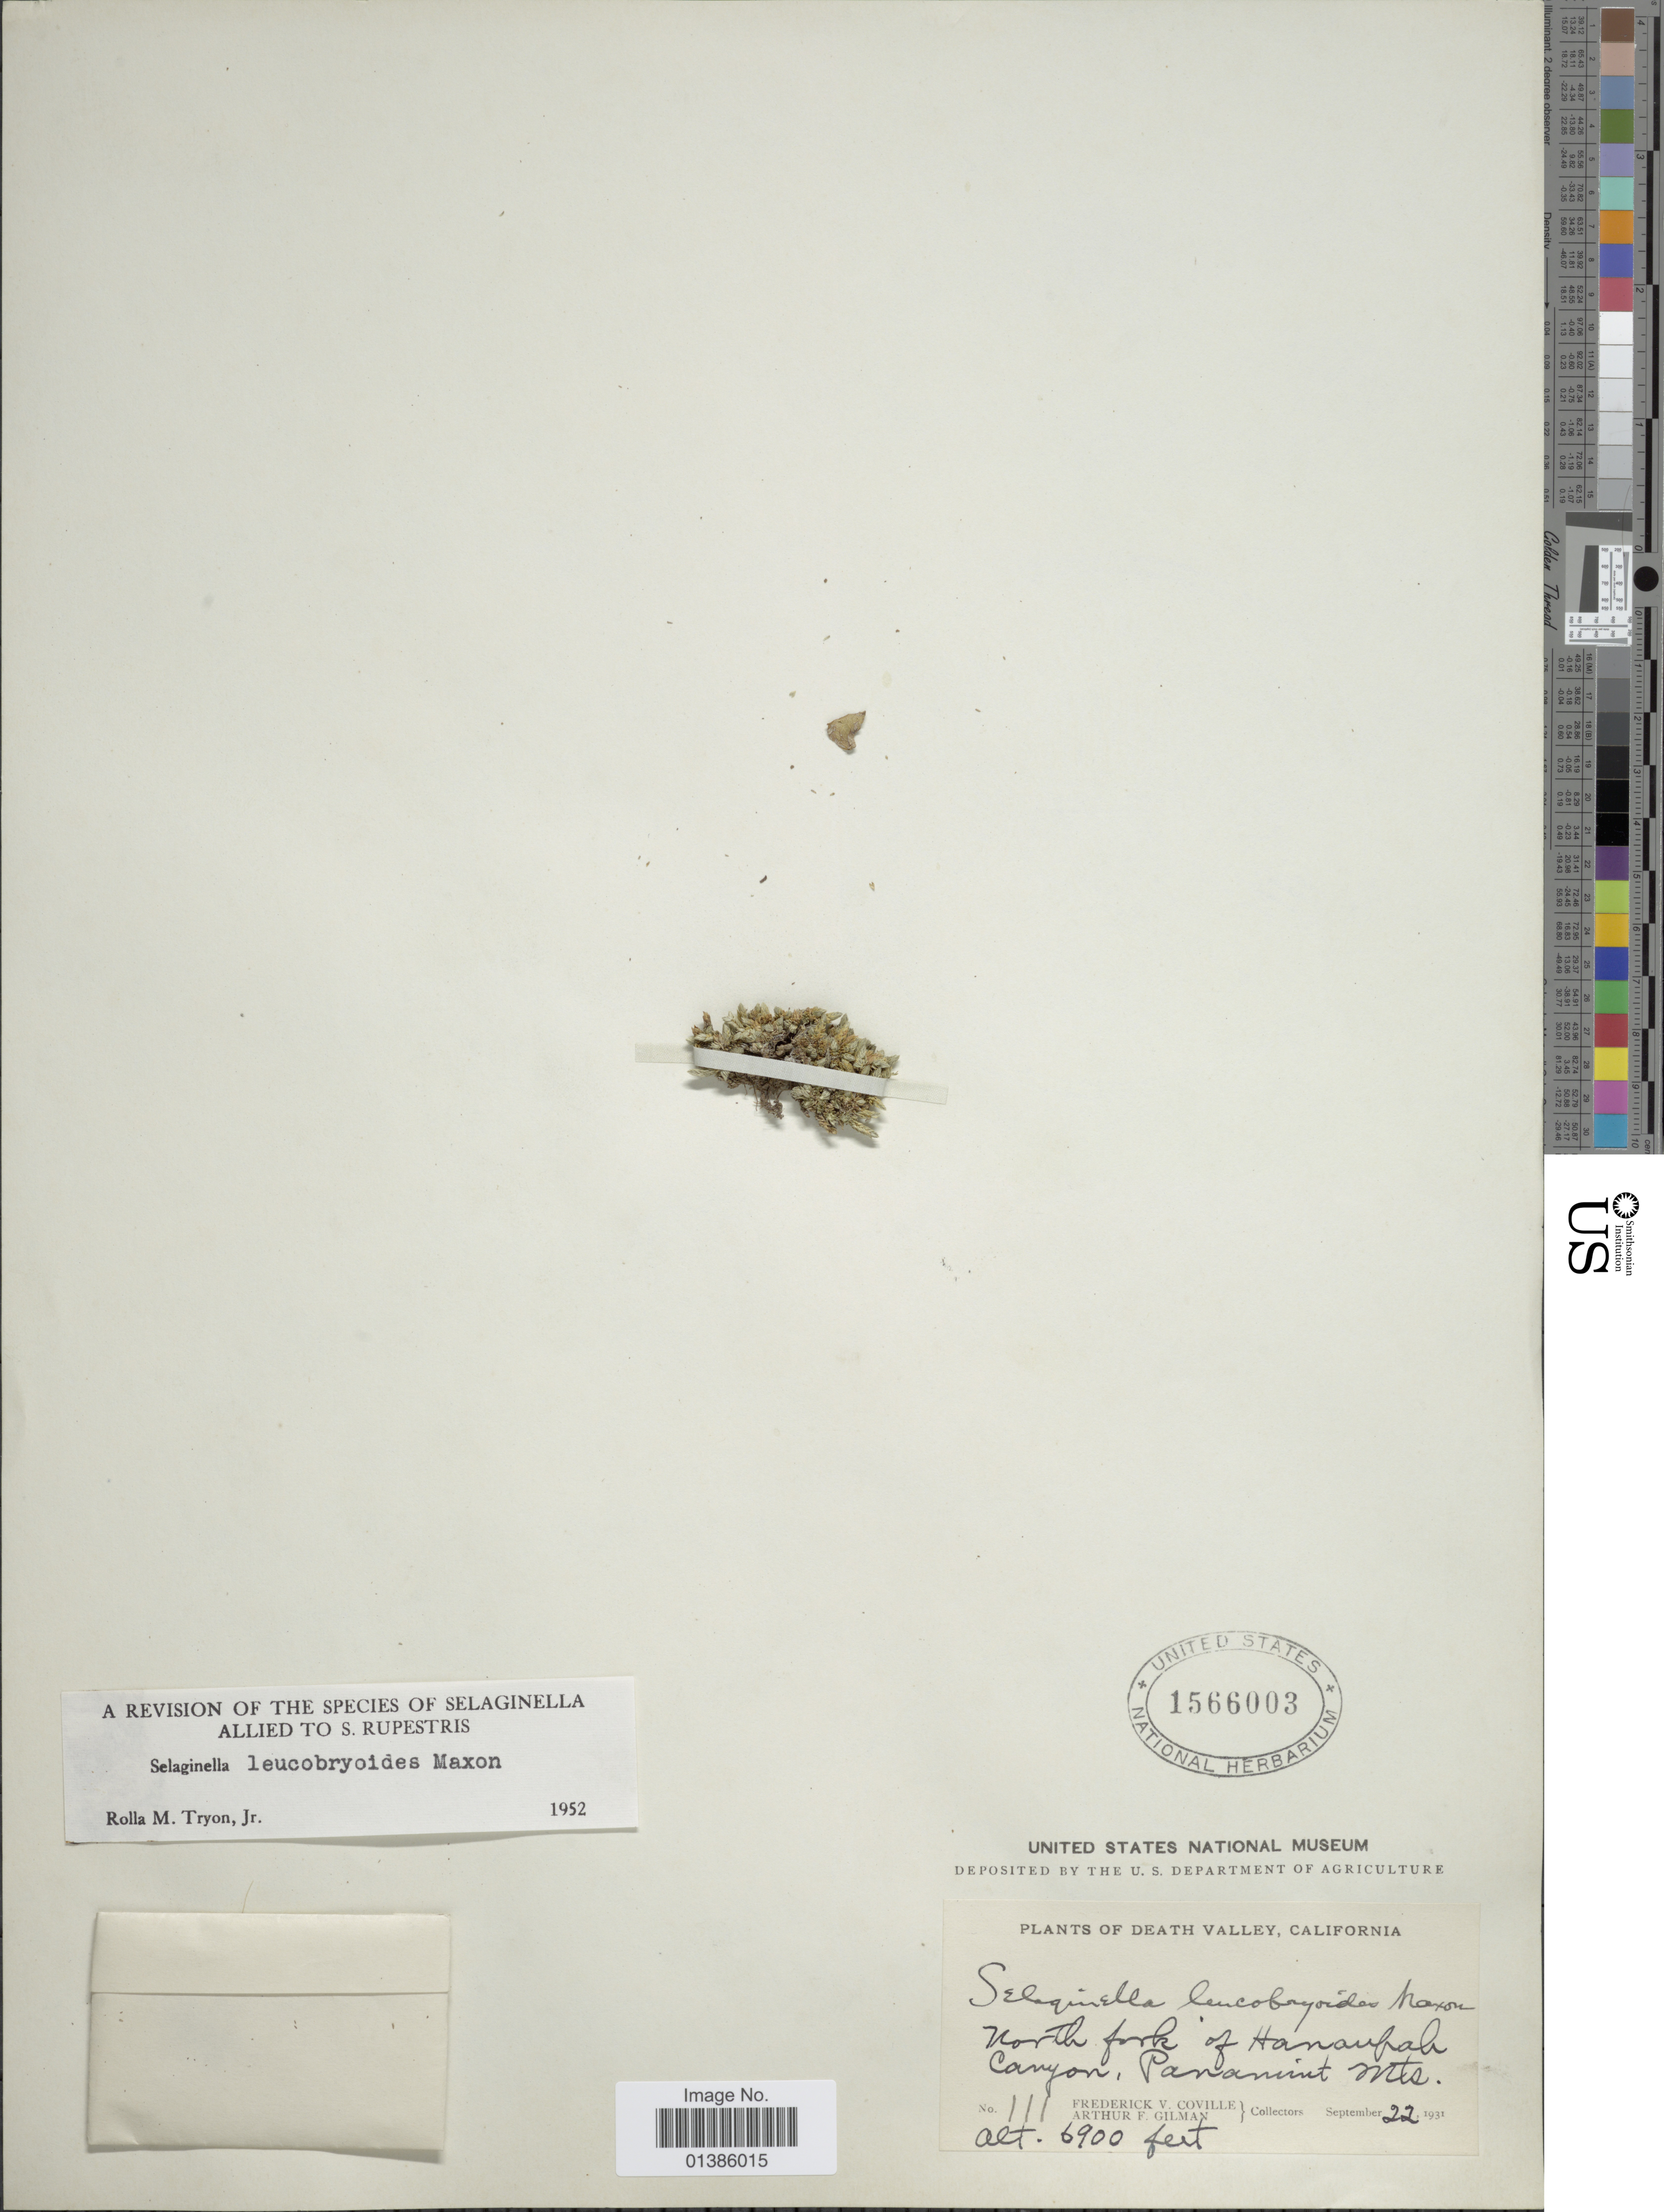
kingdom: Plantae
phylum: Tracheophyta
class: Lycopodiopsida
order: Selaginellales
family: Selaginellaceae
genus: Selaginella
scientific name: Selaginella leucobryoides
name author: Maxon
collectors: F. V. Coville & A. Gilman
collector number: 111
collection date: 1931-09-22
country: United States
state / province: California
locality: Death Valley. North fork of Hanaupah Canyon, Panamint Mts.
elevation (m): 2103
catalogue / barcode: US 1566003